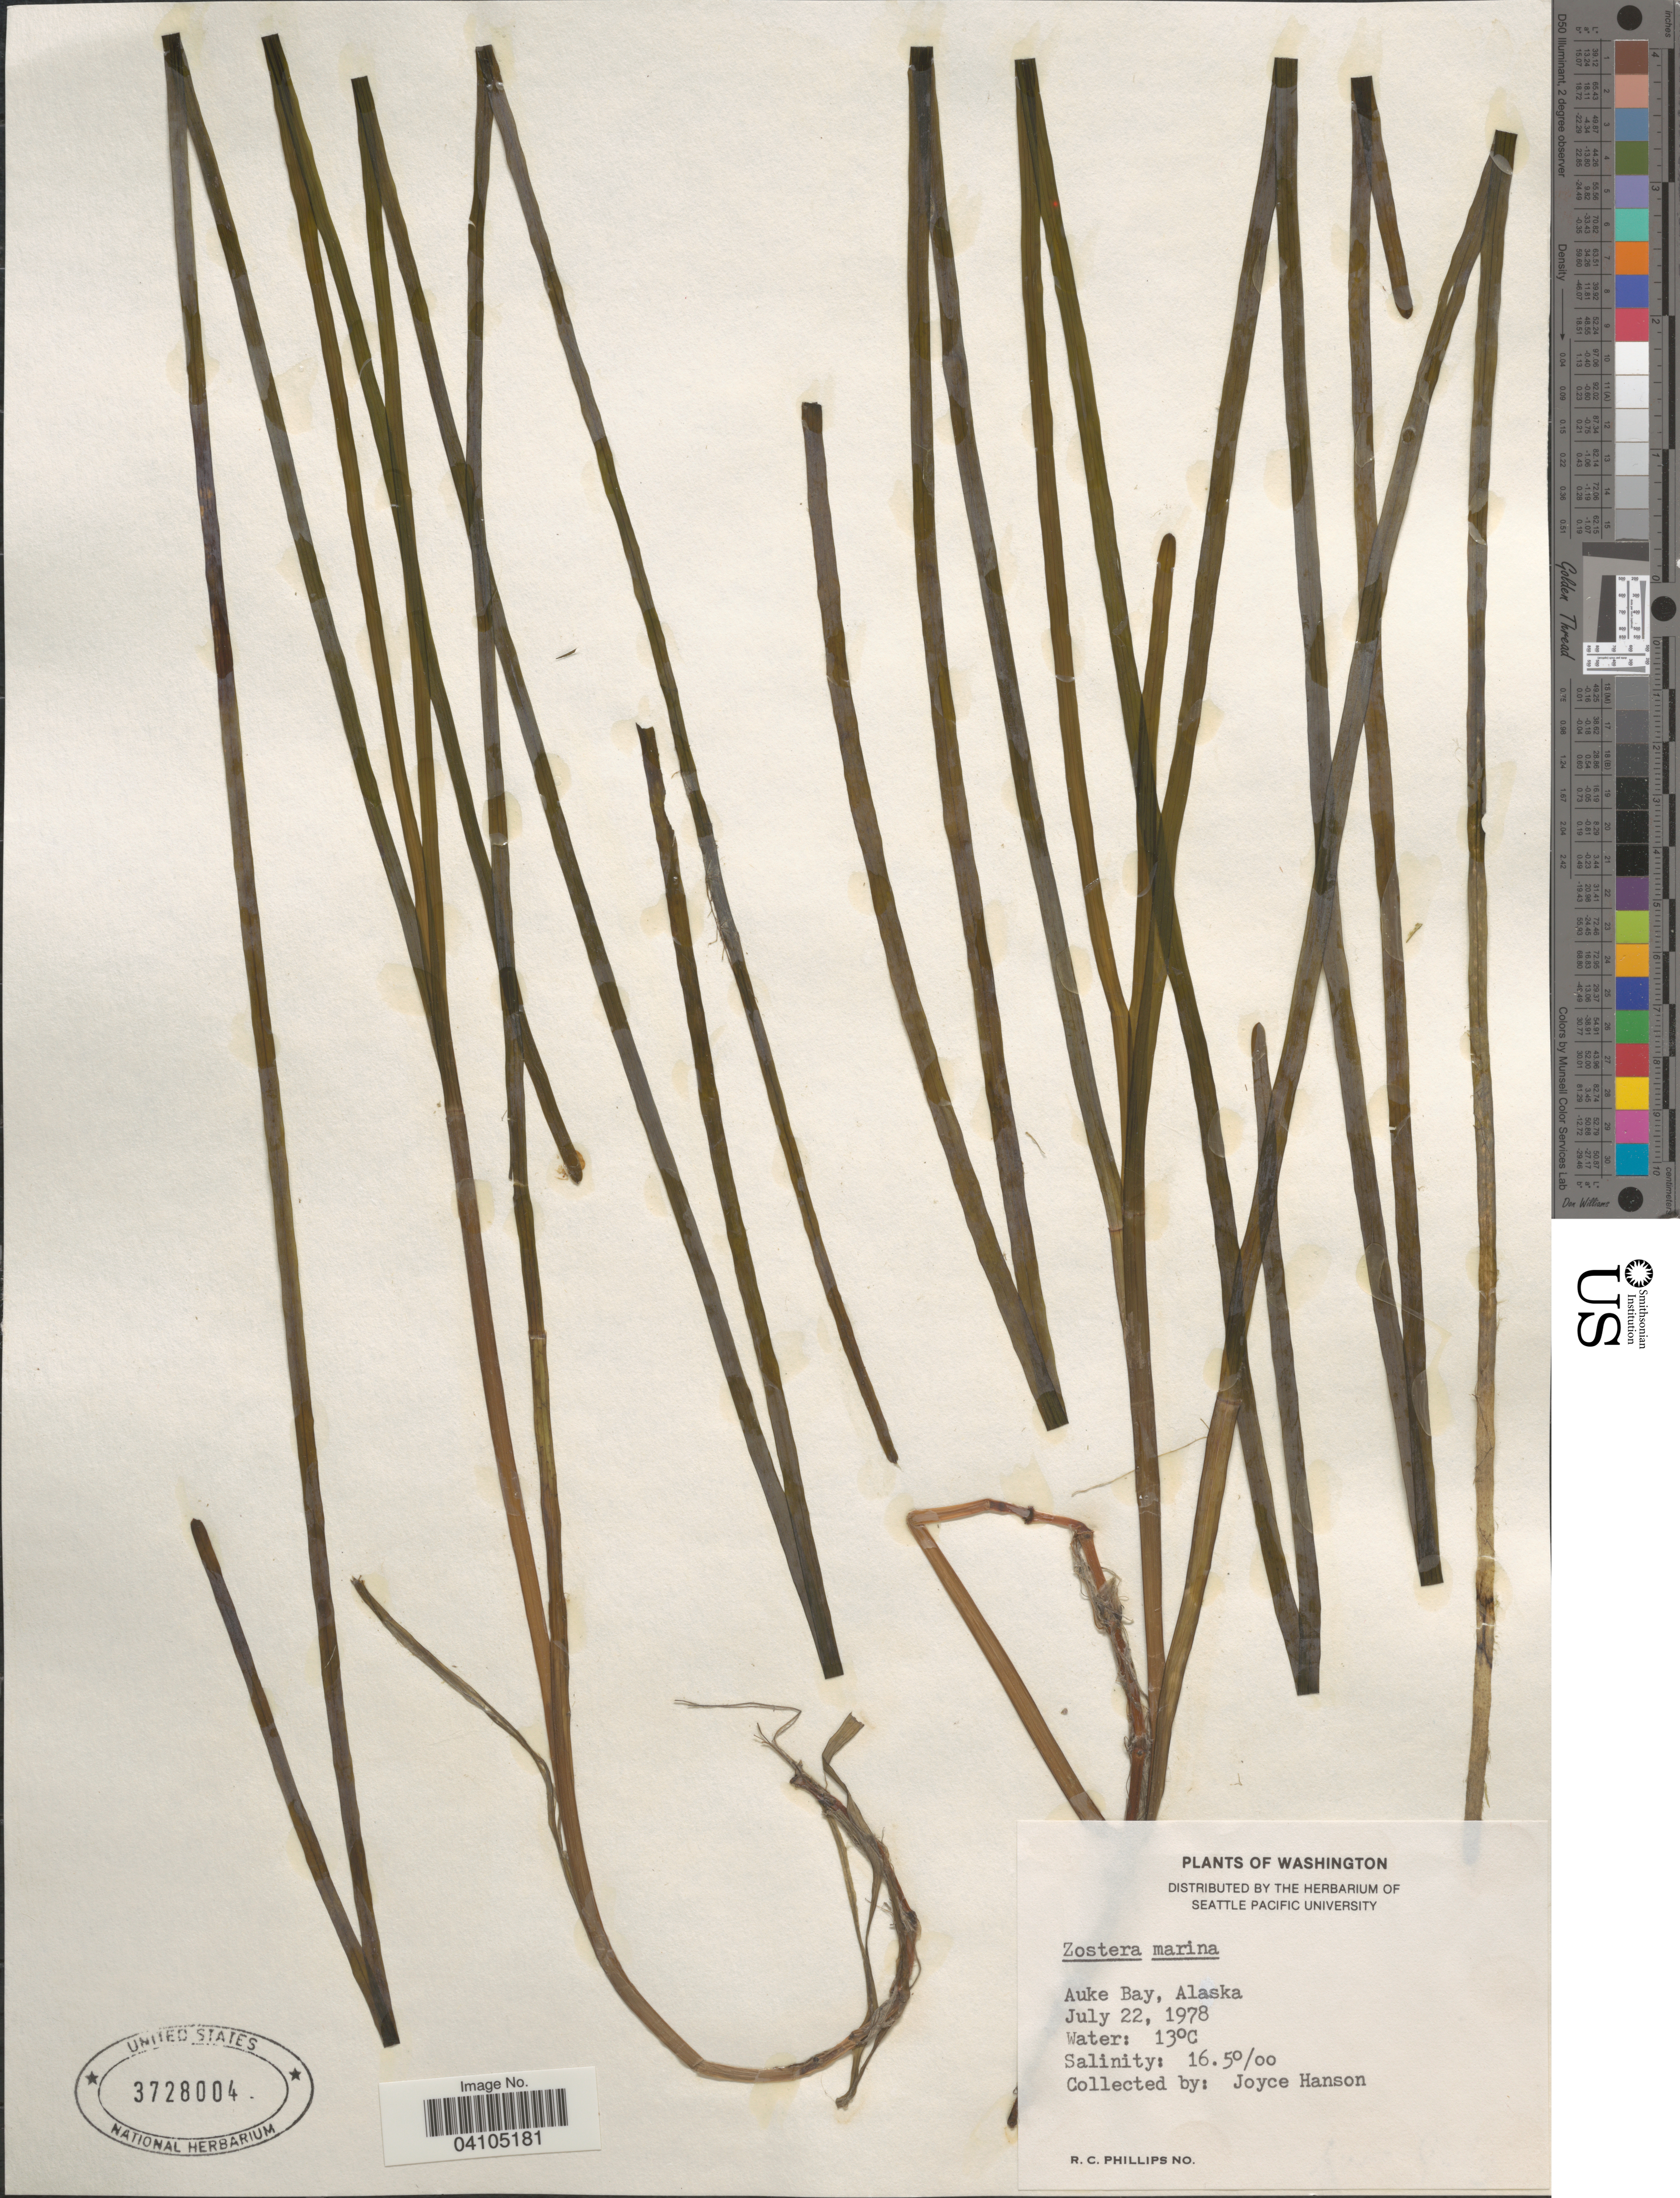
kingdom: Plantae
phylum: Tracheophyta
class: Liliopsida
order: Alismatales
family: Zosteraceae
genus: Zostera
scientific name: Zostera marina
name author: L.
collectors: J. Hanson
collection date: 1978-07-22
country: United States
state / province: Alaska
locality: Auke Bay.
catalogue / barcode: US 3728004